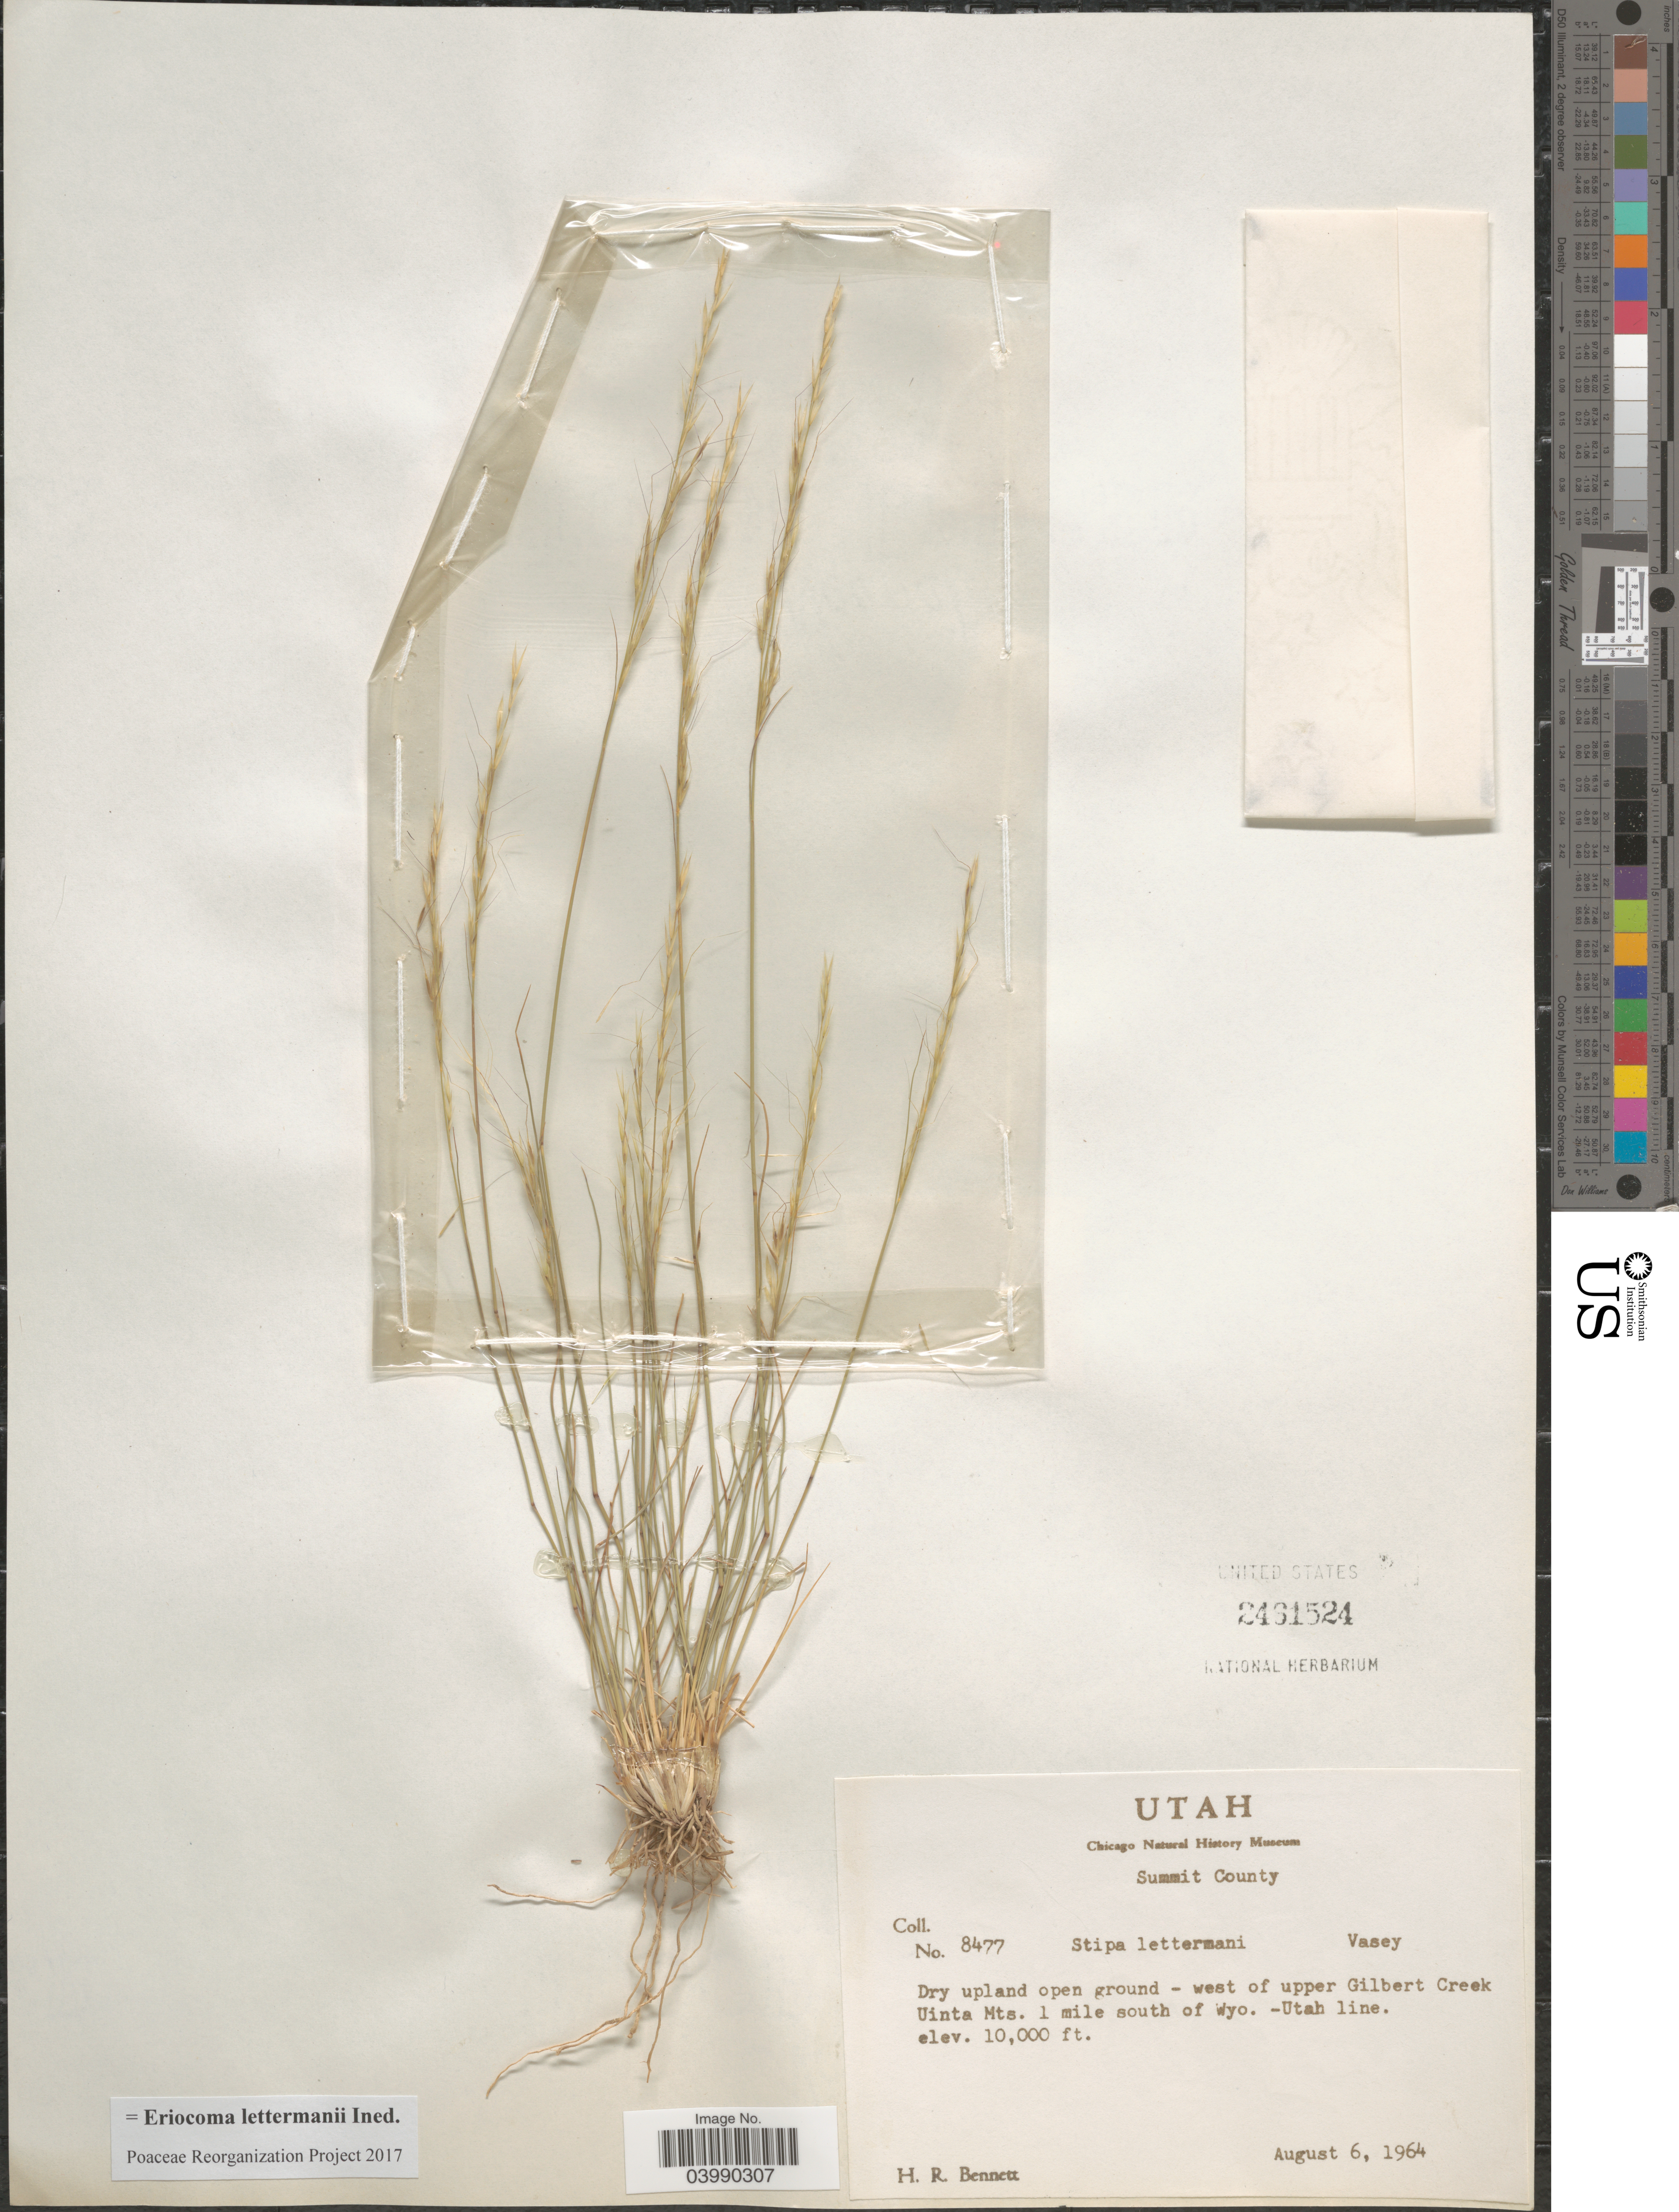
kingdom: Plantae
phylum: Tracheophyta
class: Liliopsida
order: Poales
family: Poaceae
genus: Eriocoma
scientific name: Eriocoma lettermanii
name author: (Vasey) Romasch.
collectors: H. R. Bennett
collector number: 8477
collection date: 1964-08-06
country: United States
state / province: Utah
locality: Summit County. West of upper Gilbert Creek. Uinta Mts. 1 mile south of Wyo. -Utah line.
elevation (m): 3048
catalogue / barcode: US 2461524